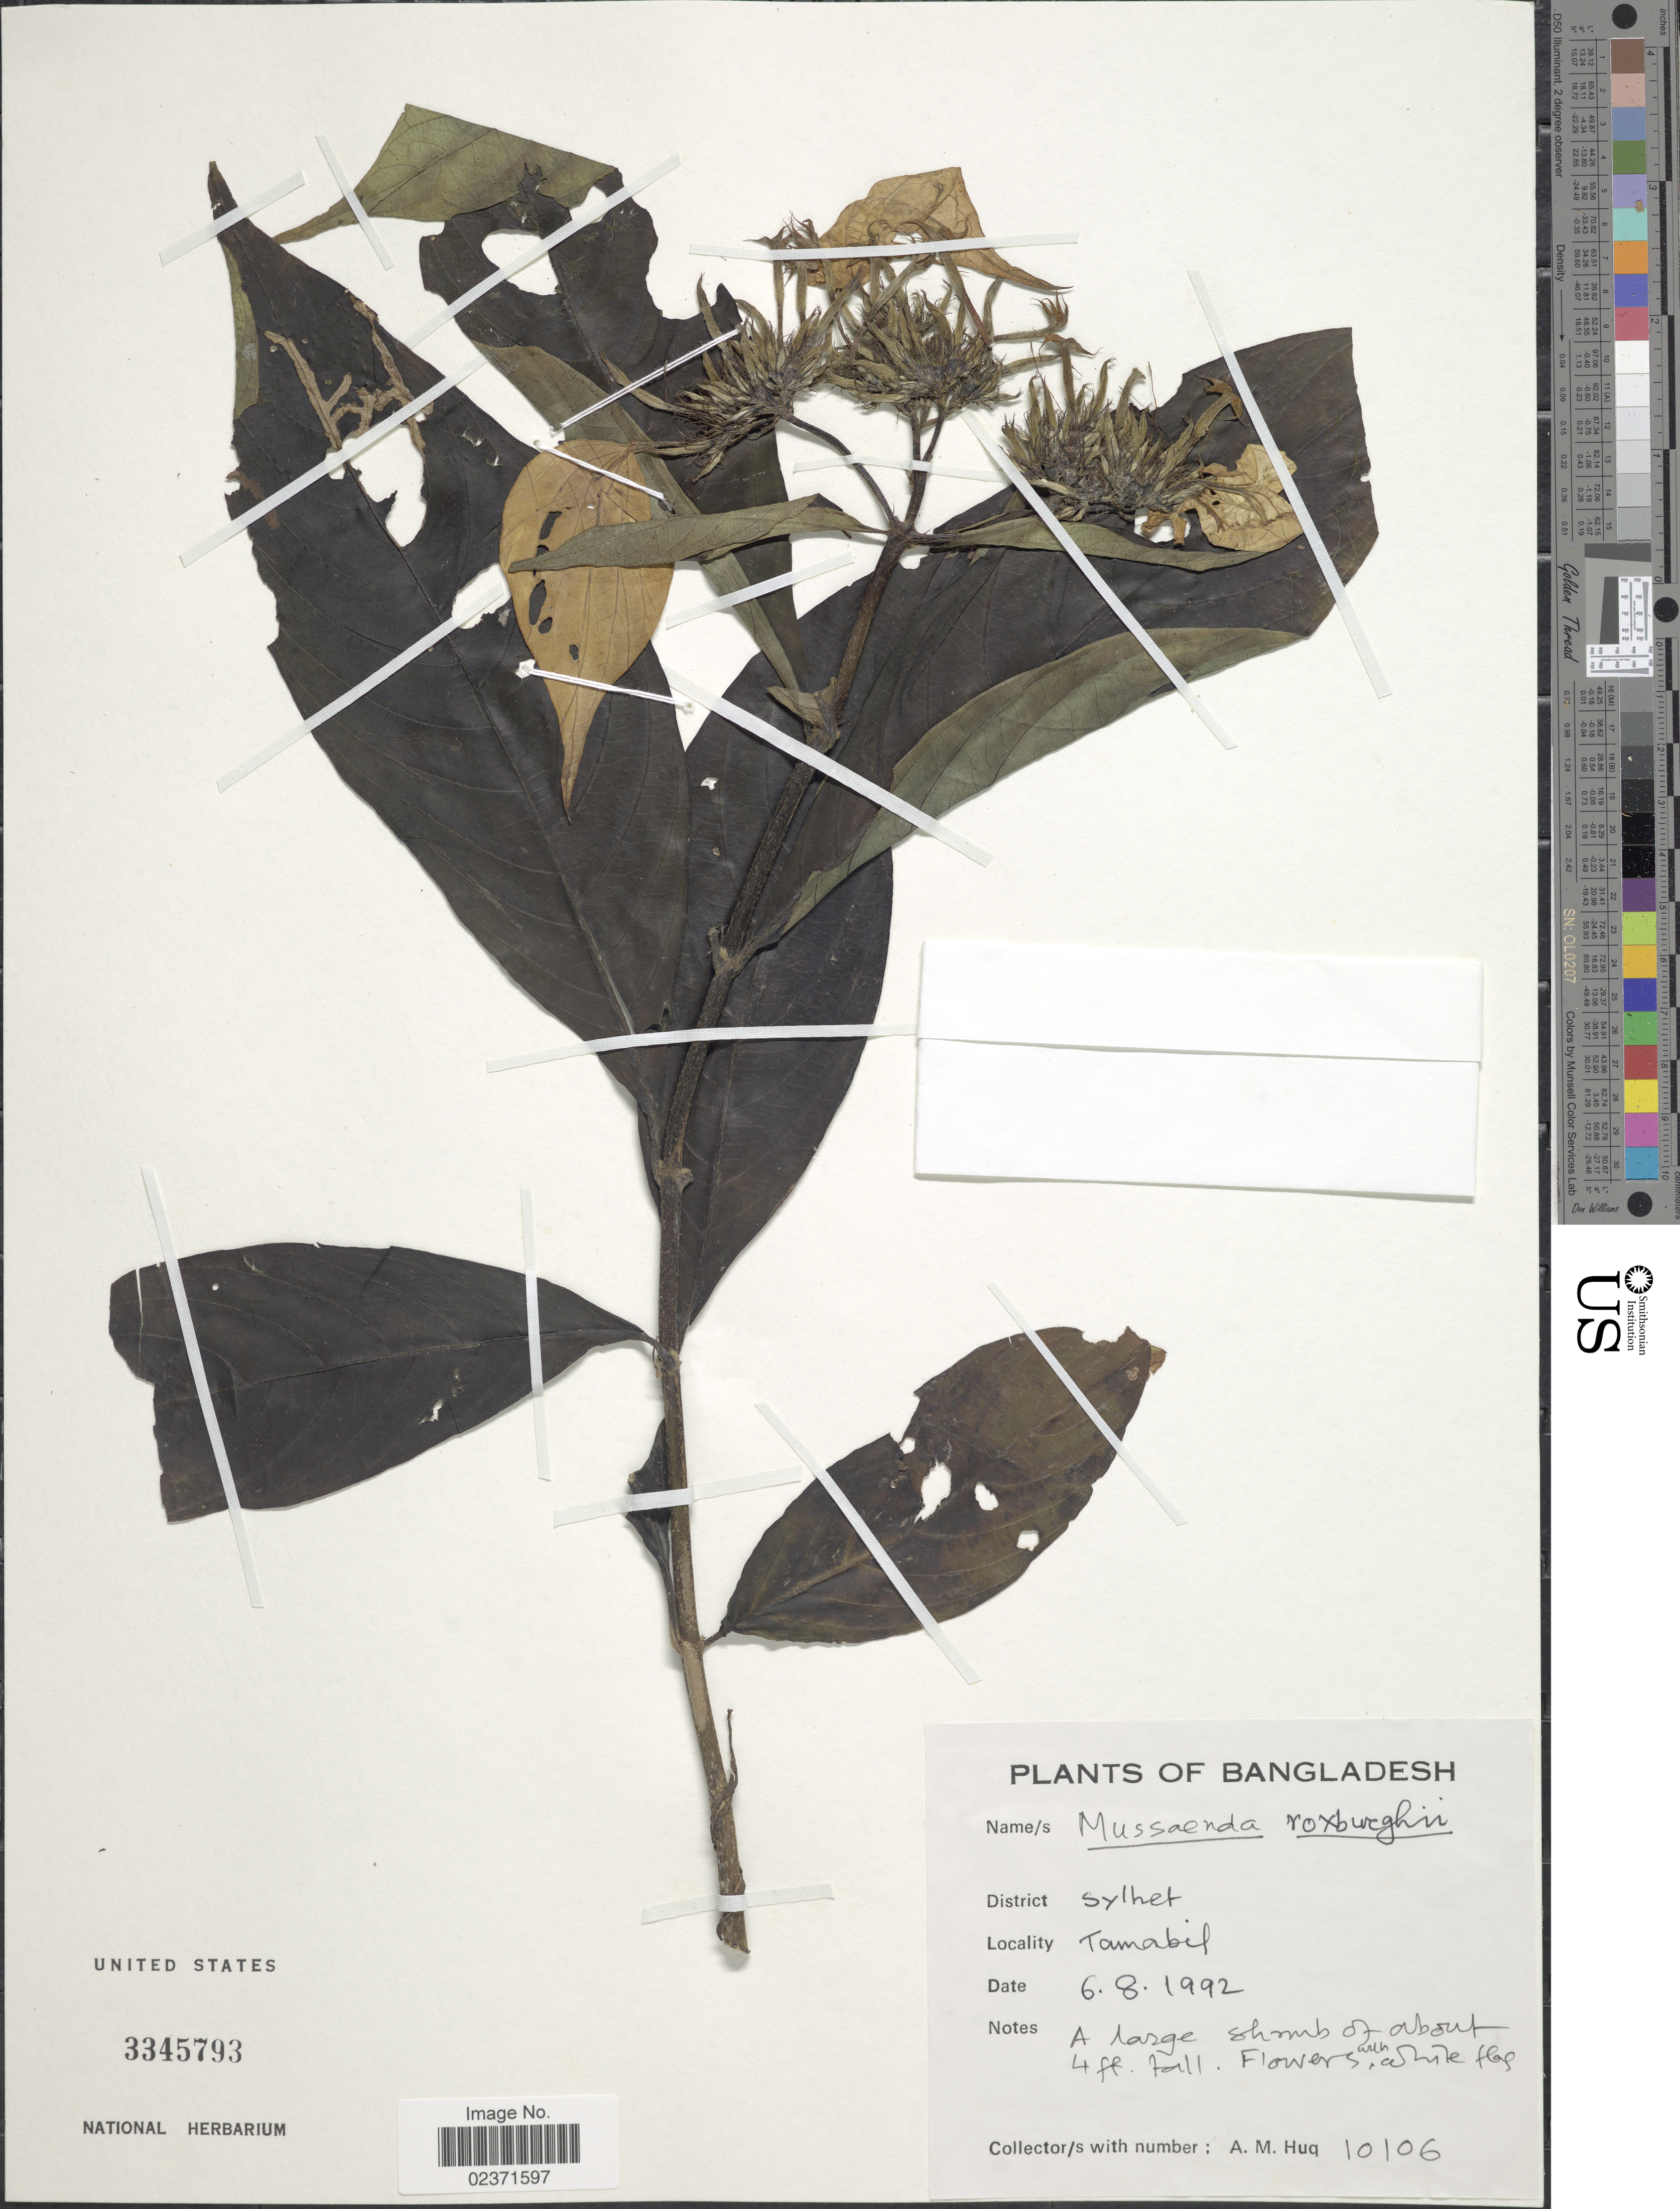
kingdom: Plantae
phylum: Tracheophyta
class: Magnoliopsida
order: Gentianales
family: Rubiaceae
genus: Mussaenda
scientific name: Mussaenda roxburghii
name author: Hook. f.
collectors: A. M. Huq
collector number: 10106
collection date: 1992-08-06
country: Bangladesh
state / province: Sylhet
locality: Tamabil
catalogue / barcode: US 3345793